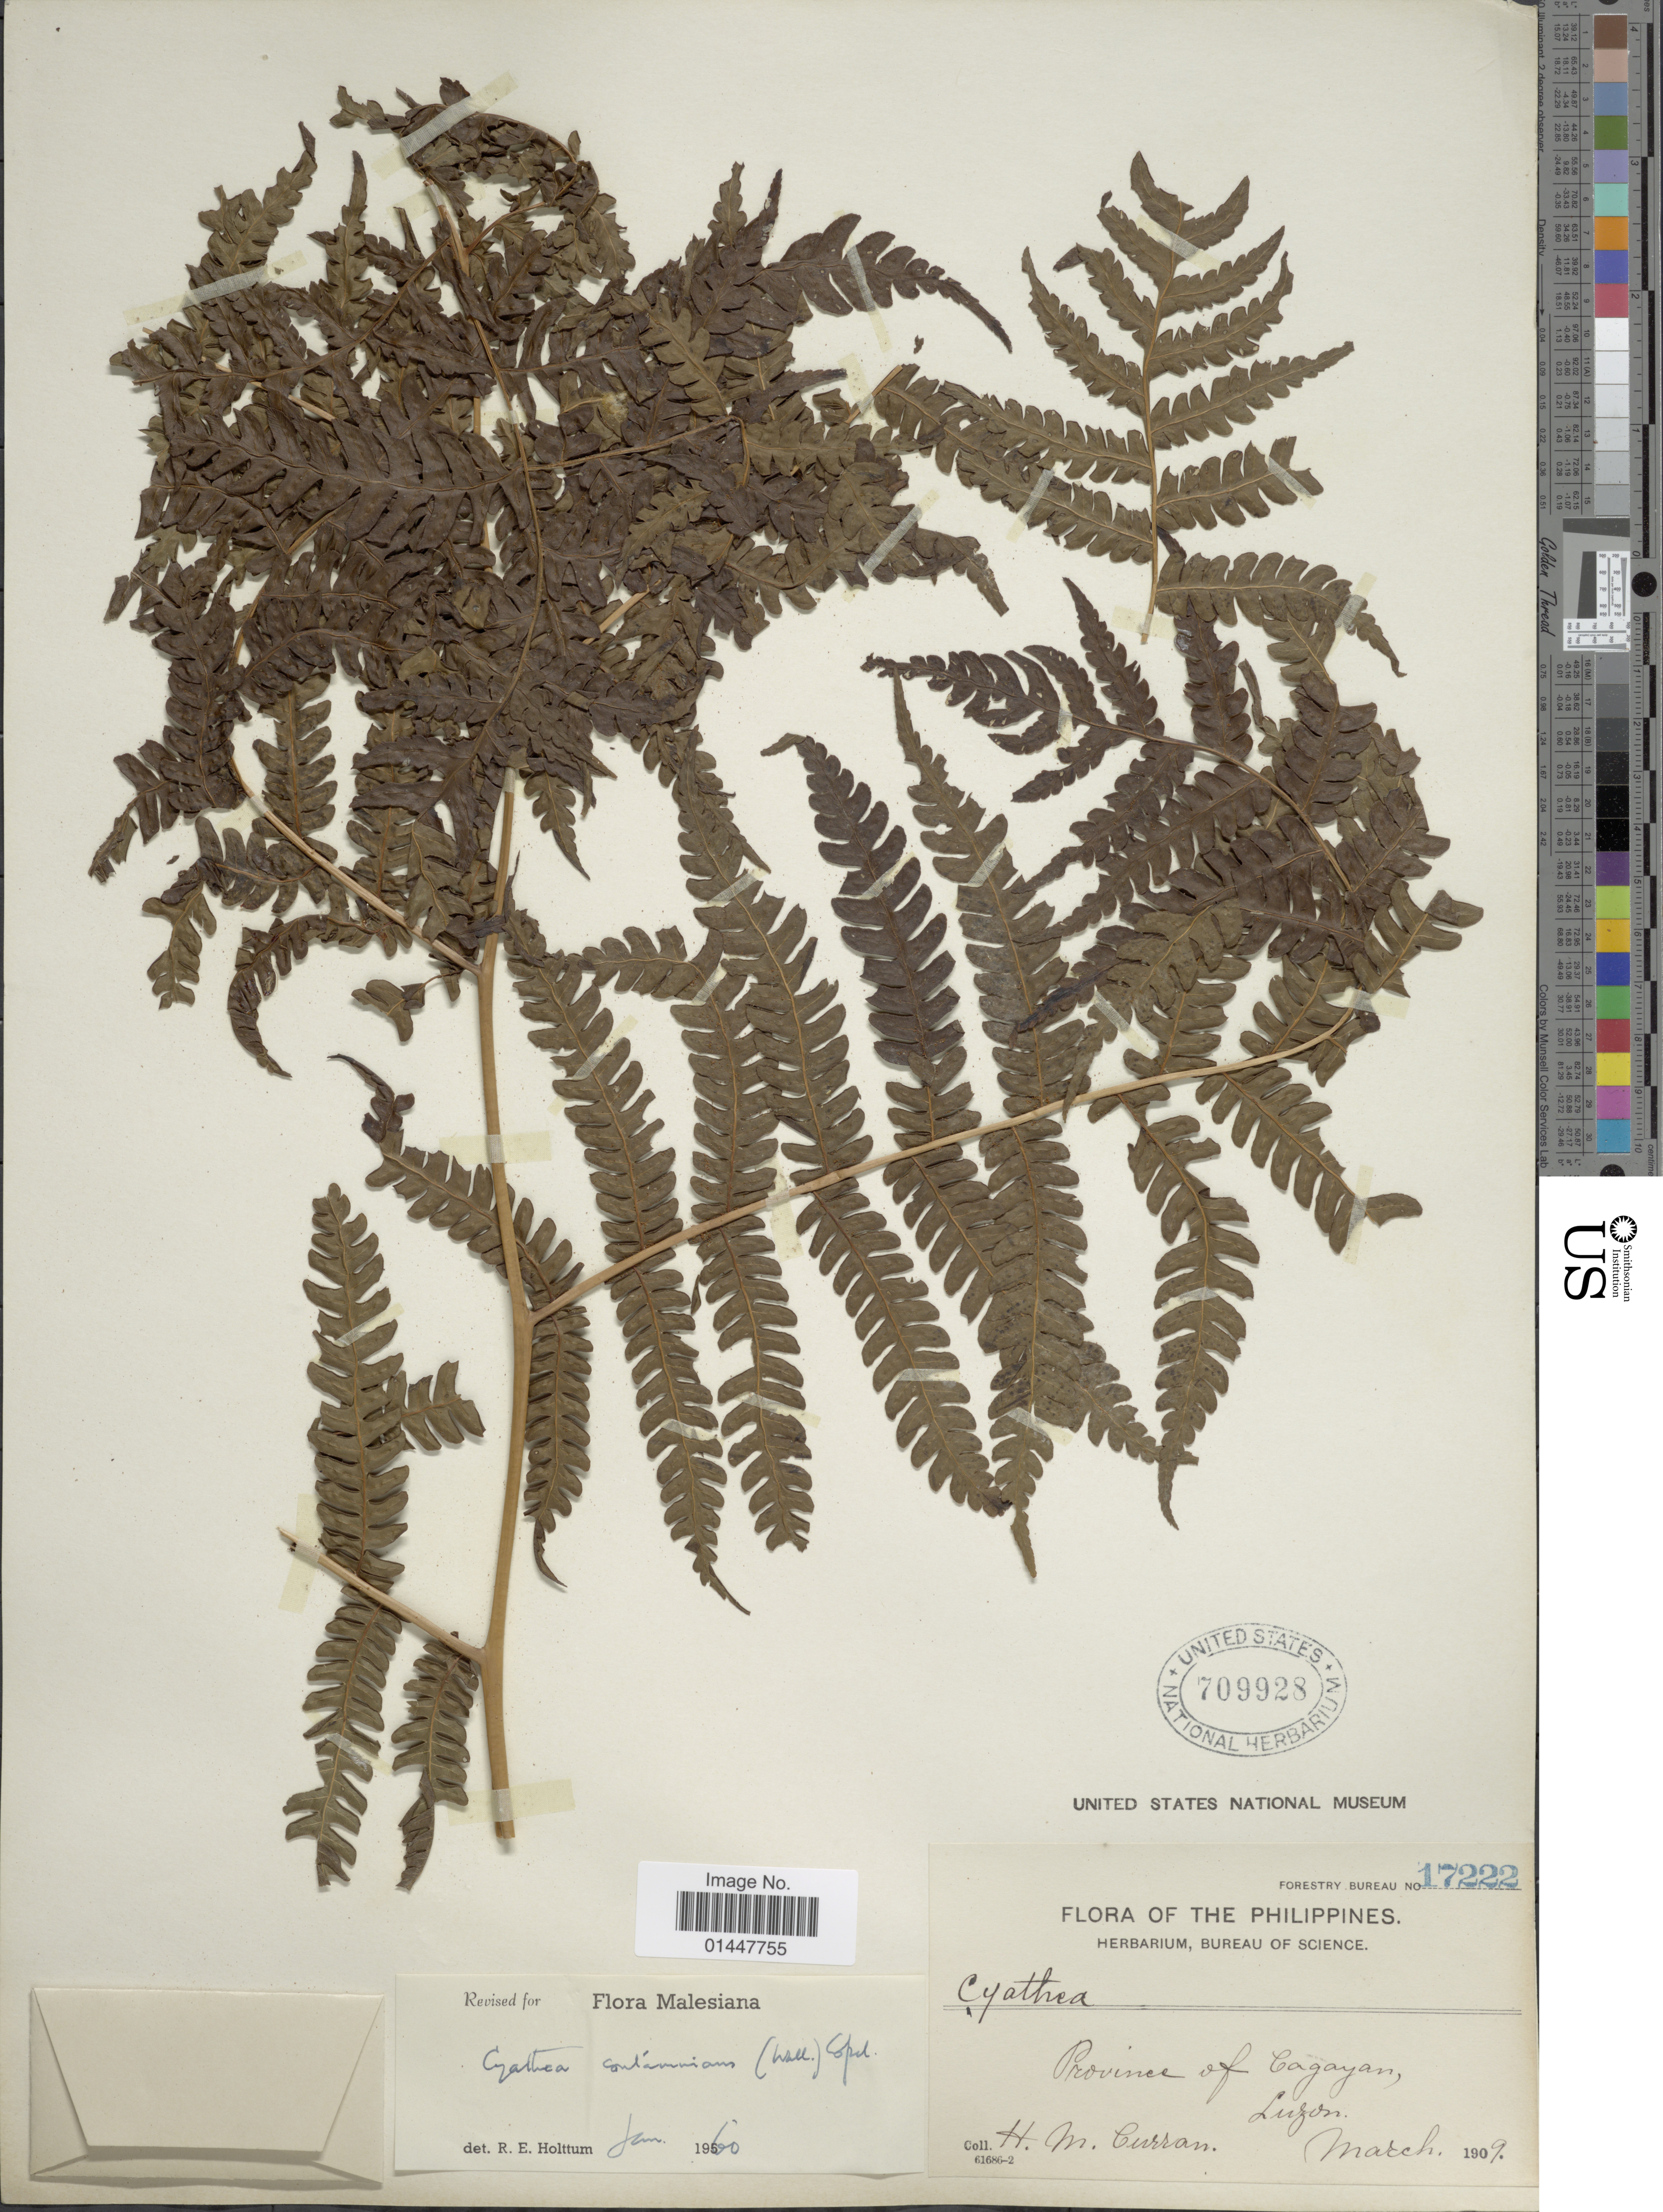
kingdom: Plantae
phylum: Tracheophyta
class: Polypodiopsida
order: Cyatheales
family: Cyatheaceae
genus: Sphaeropteris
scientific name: Sphaeropteris glauca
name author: (Blume) R.M. Tryon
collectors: H. M. Curran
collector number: Forestry Bureau 17222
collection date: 1909-03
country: Philippines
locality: Province of Cagayan, Luzon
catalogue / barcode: US 709928